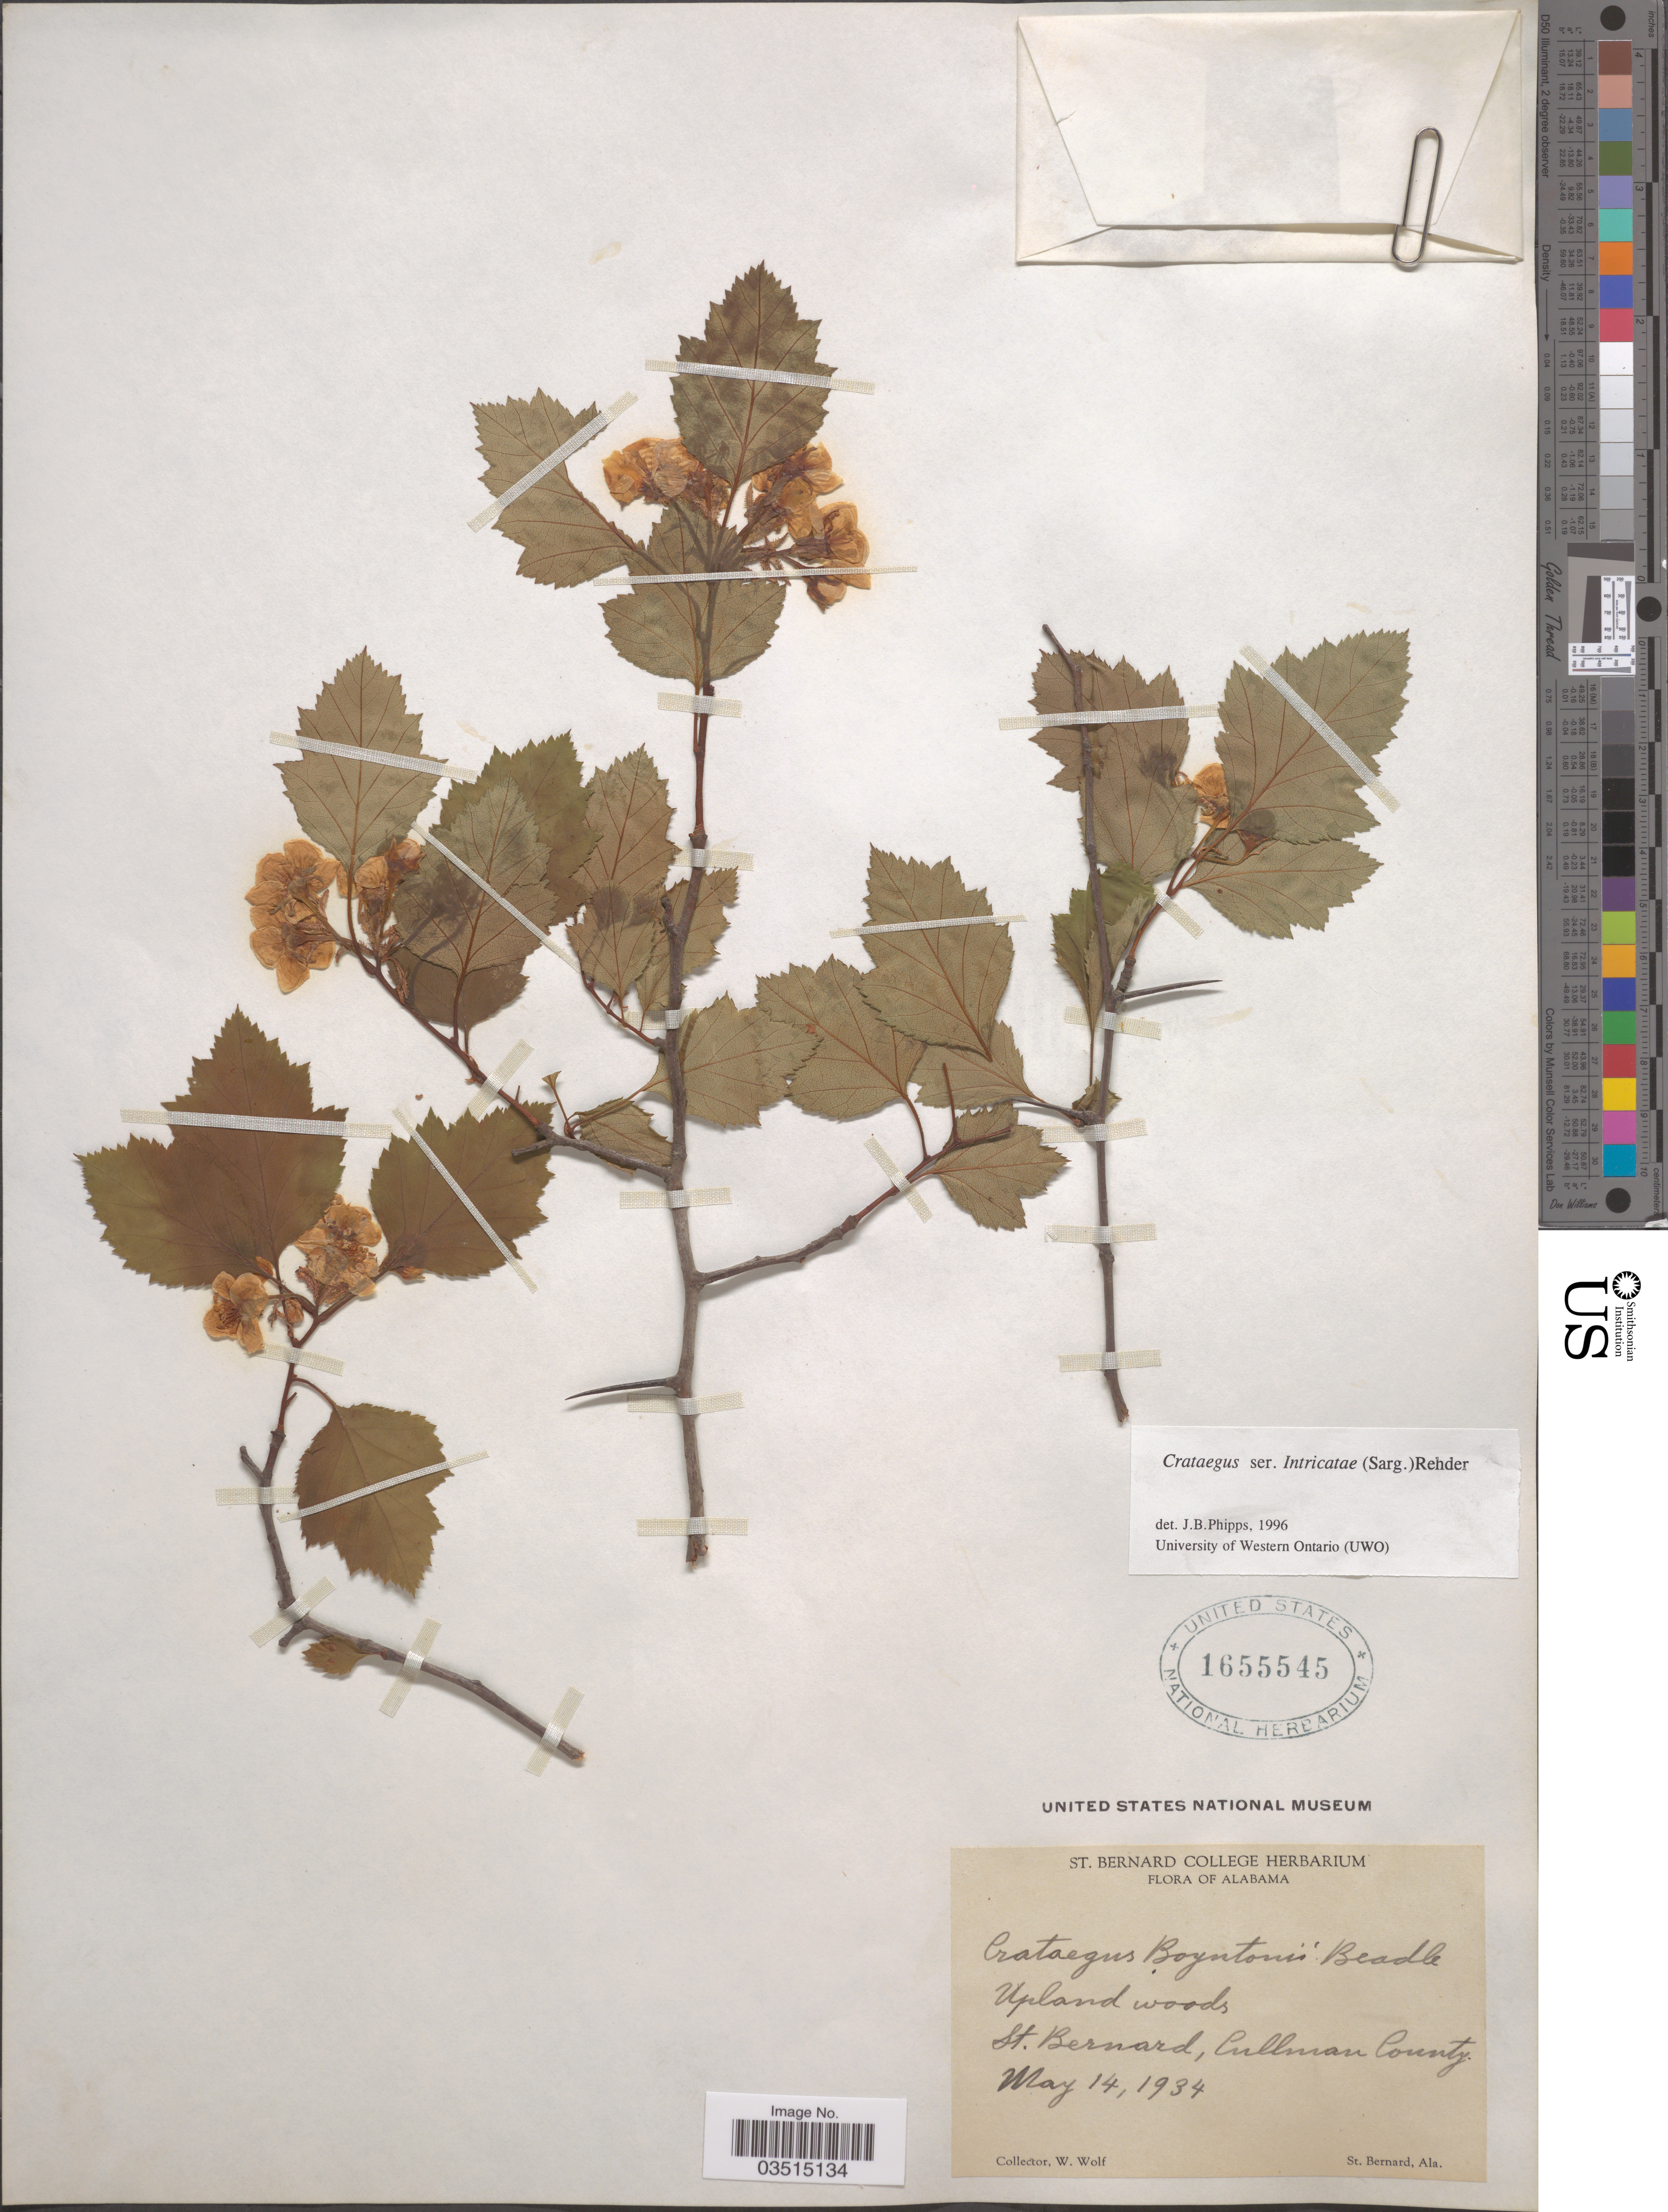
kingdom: Plantae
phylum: Tracheophyta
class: Magnoliopsida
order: Rosales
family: Rosaceae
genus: Crataegus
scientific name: Crataegus intricata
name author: Lange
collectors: W. Wolf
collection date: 1934-05-14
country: United States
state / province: Alabama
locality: St. Bernard, Cullman County.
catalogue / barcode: US 1655545